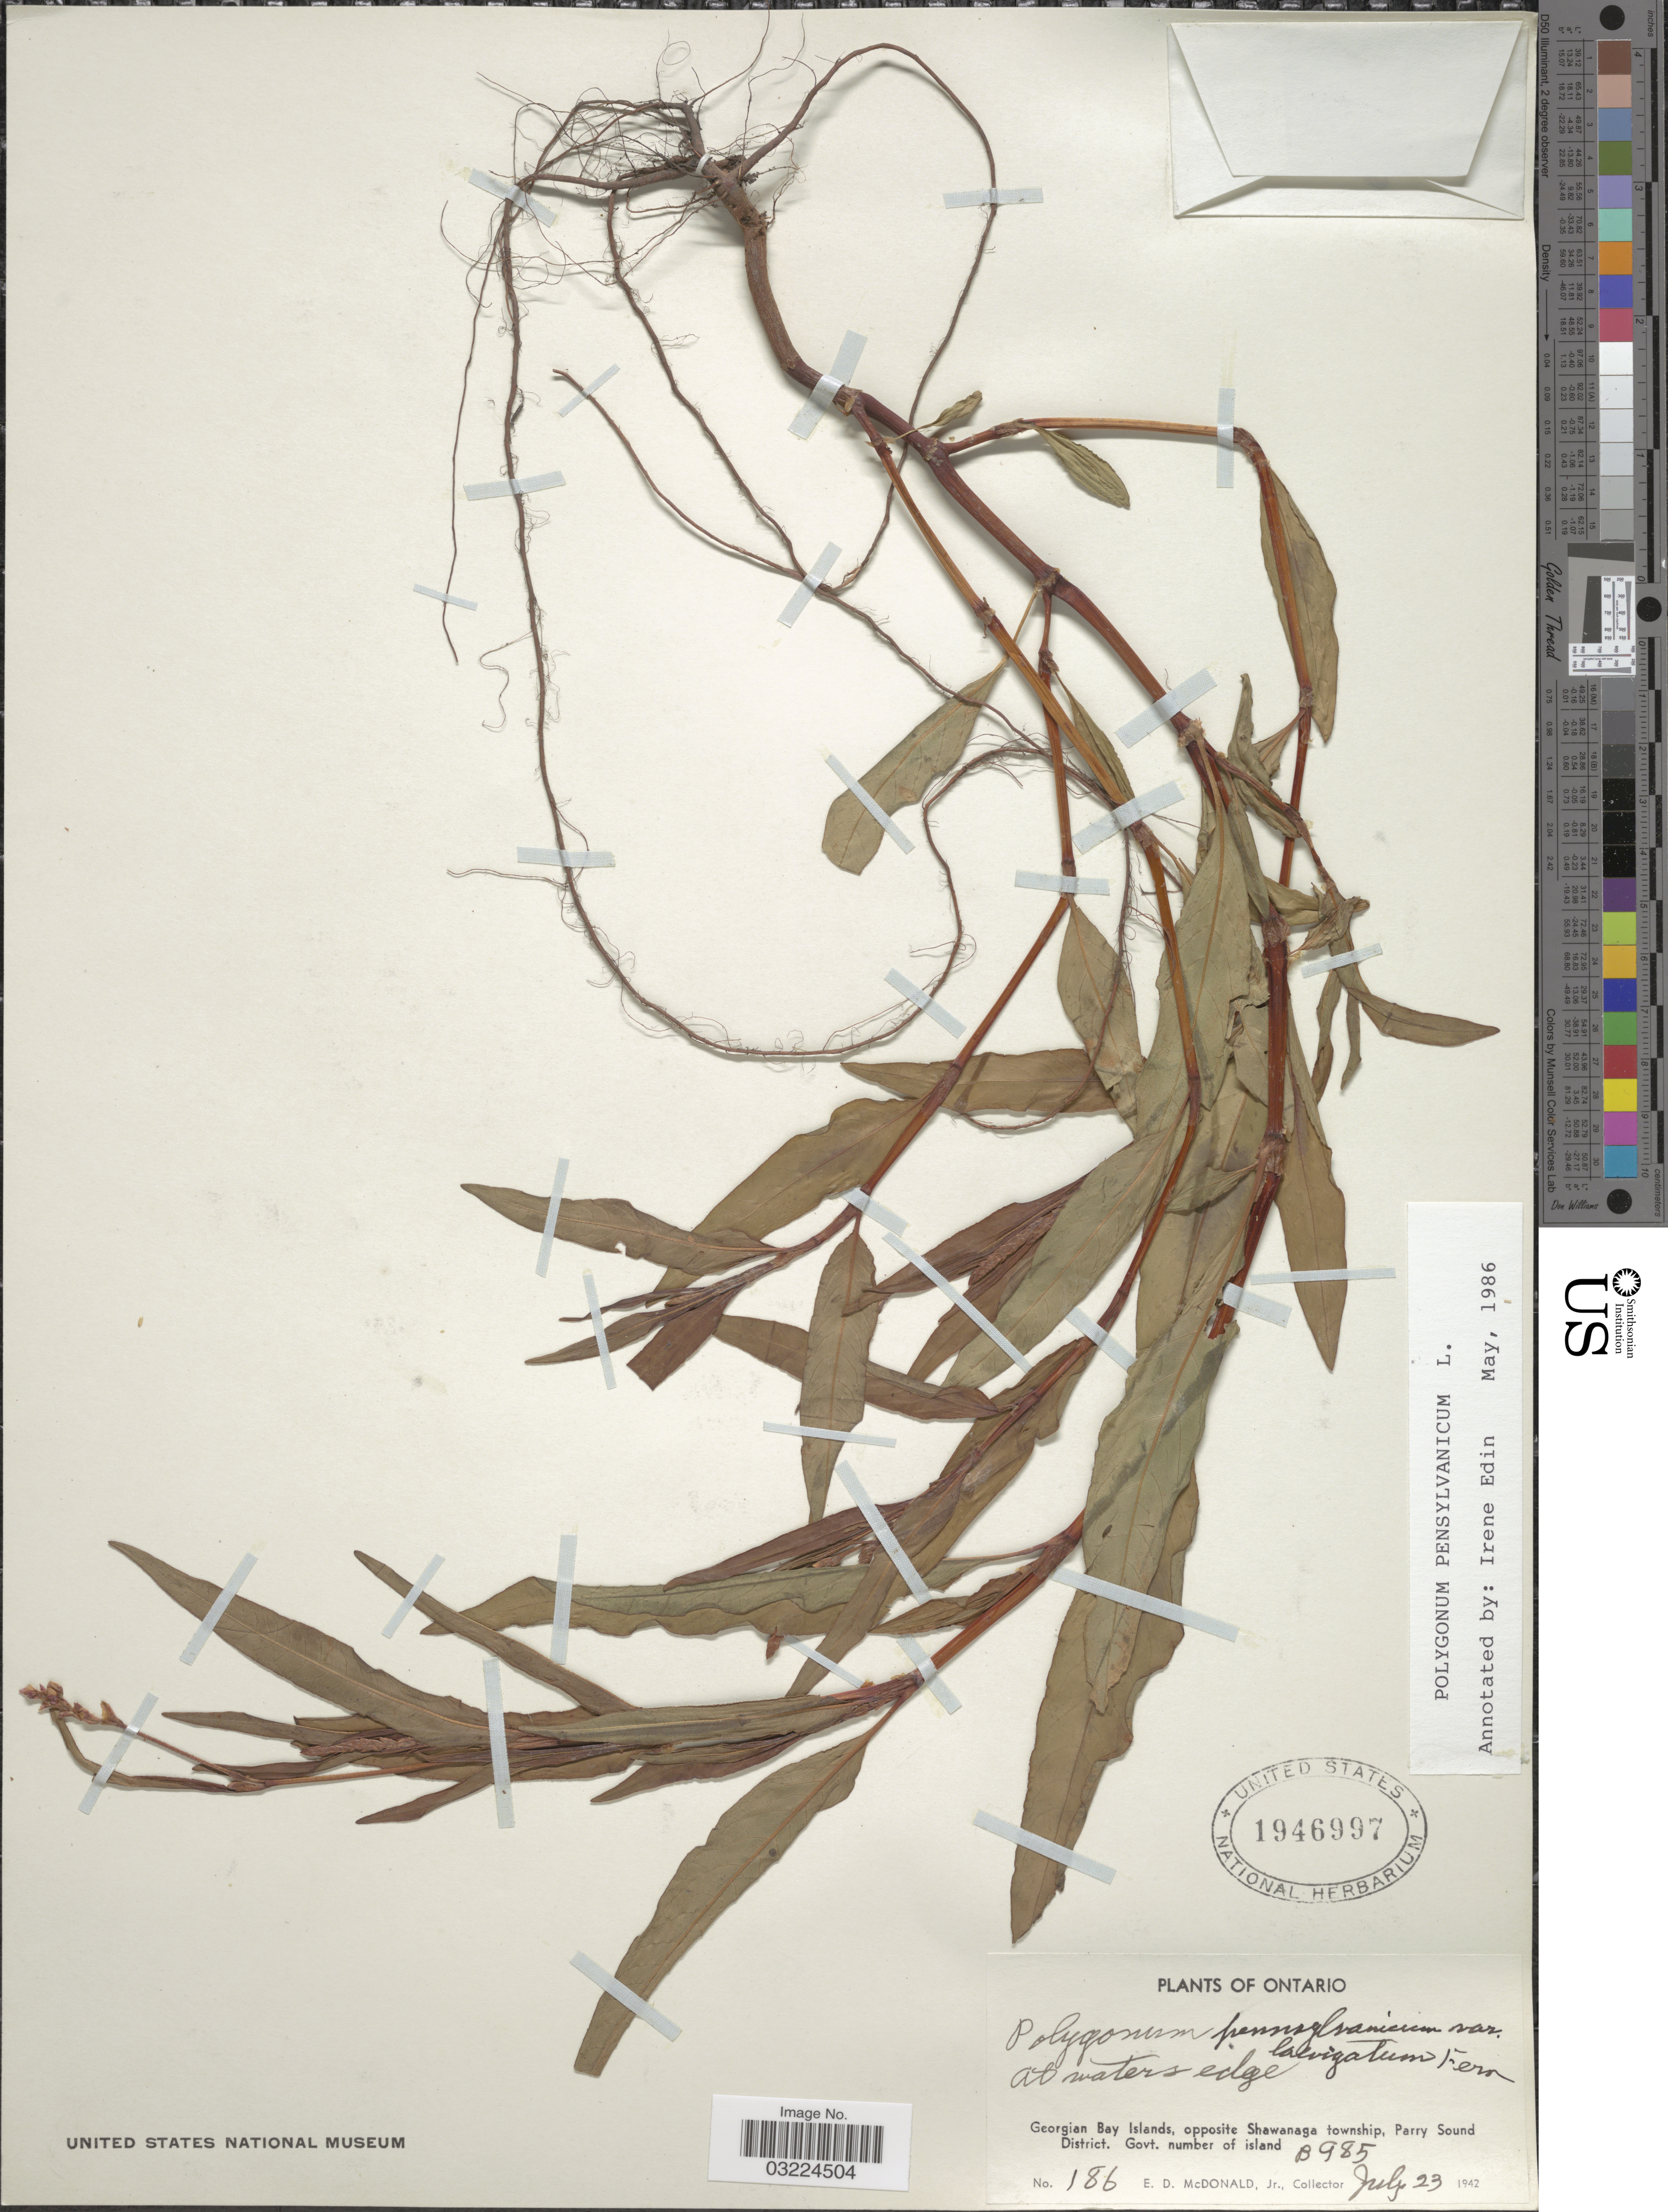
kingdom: Plantae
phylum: Tracheophyta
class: Magnoliopsida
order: Caryophyllales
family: Polygonaceae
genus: Persicaria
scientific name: Persicaria pensylvanica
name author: (L.) M. Gómez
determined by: Atha, D. E.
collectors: E. D. McDonald Jr.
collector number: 186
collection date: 1942-07-23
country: Canada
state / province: Ontario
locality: Georgian Bay Islands, opposite Shawanaga township, Parry Sound District. Govt. number of island B985.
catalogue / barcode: US 1946997